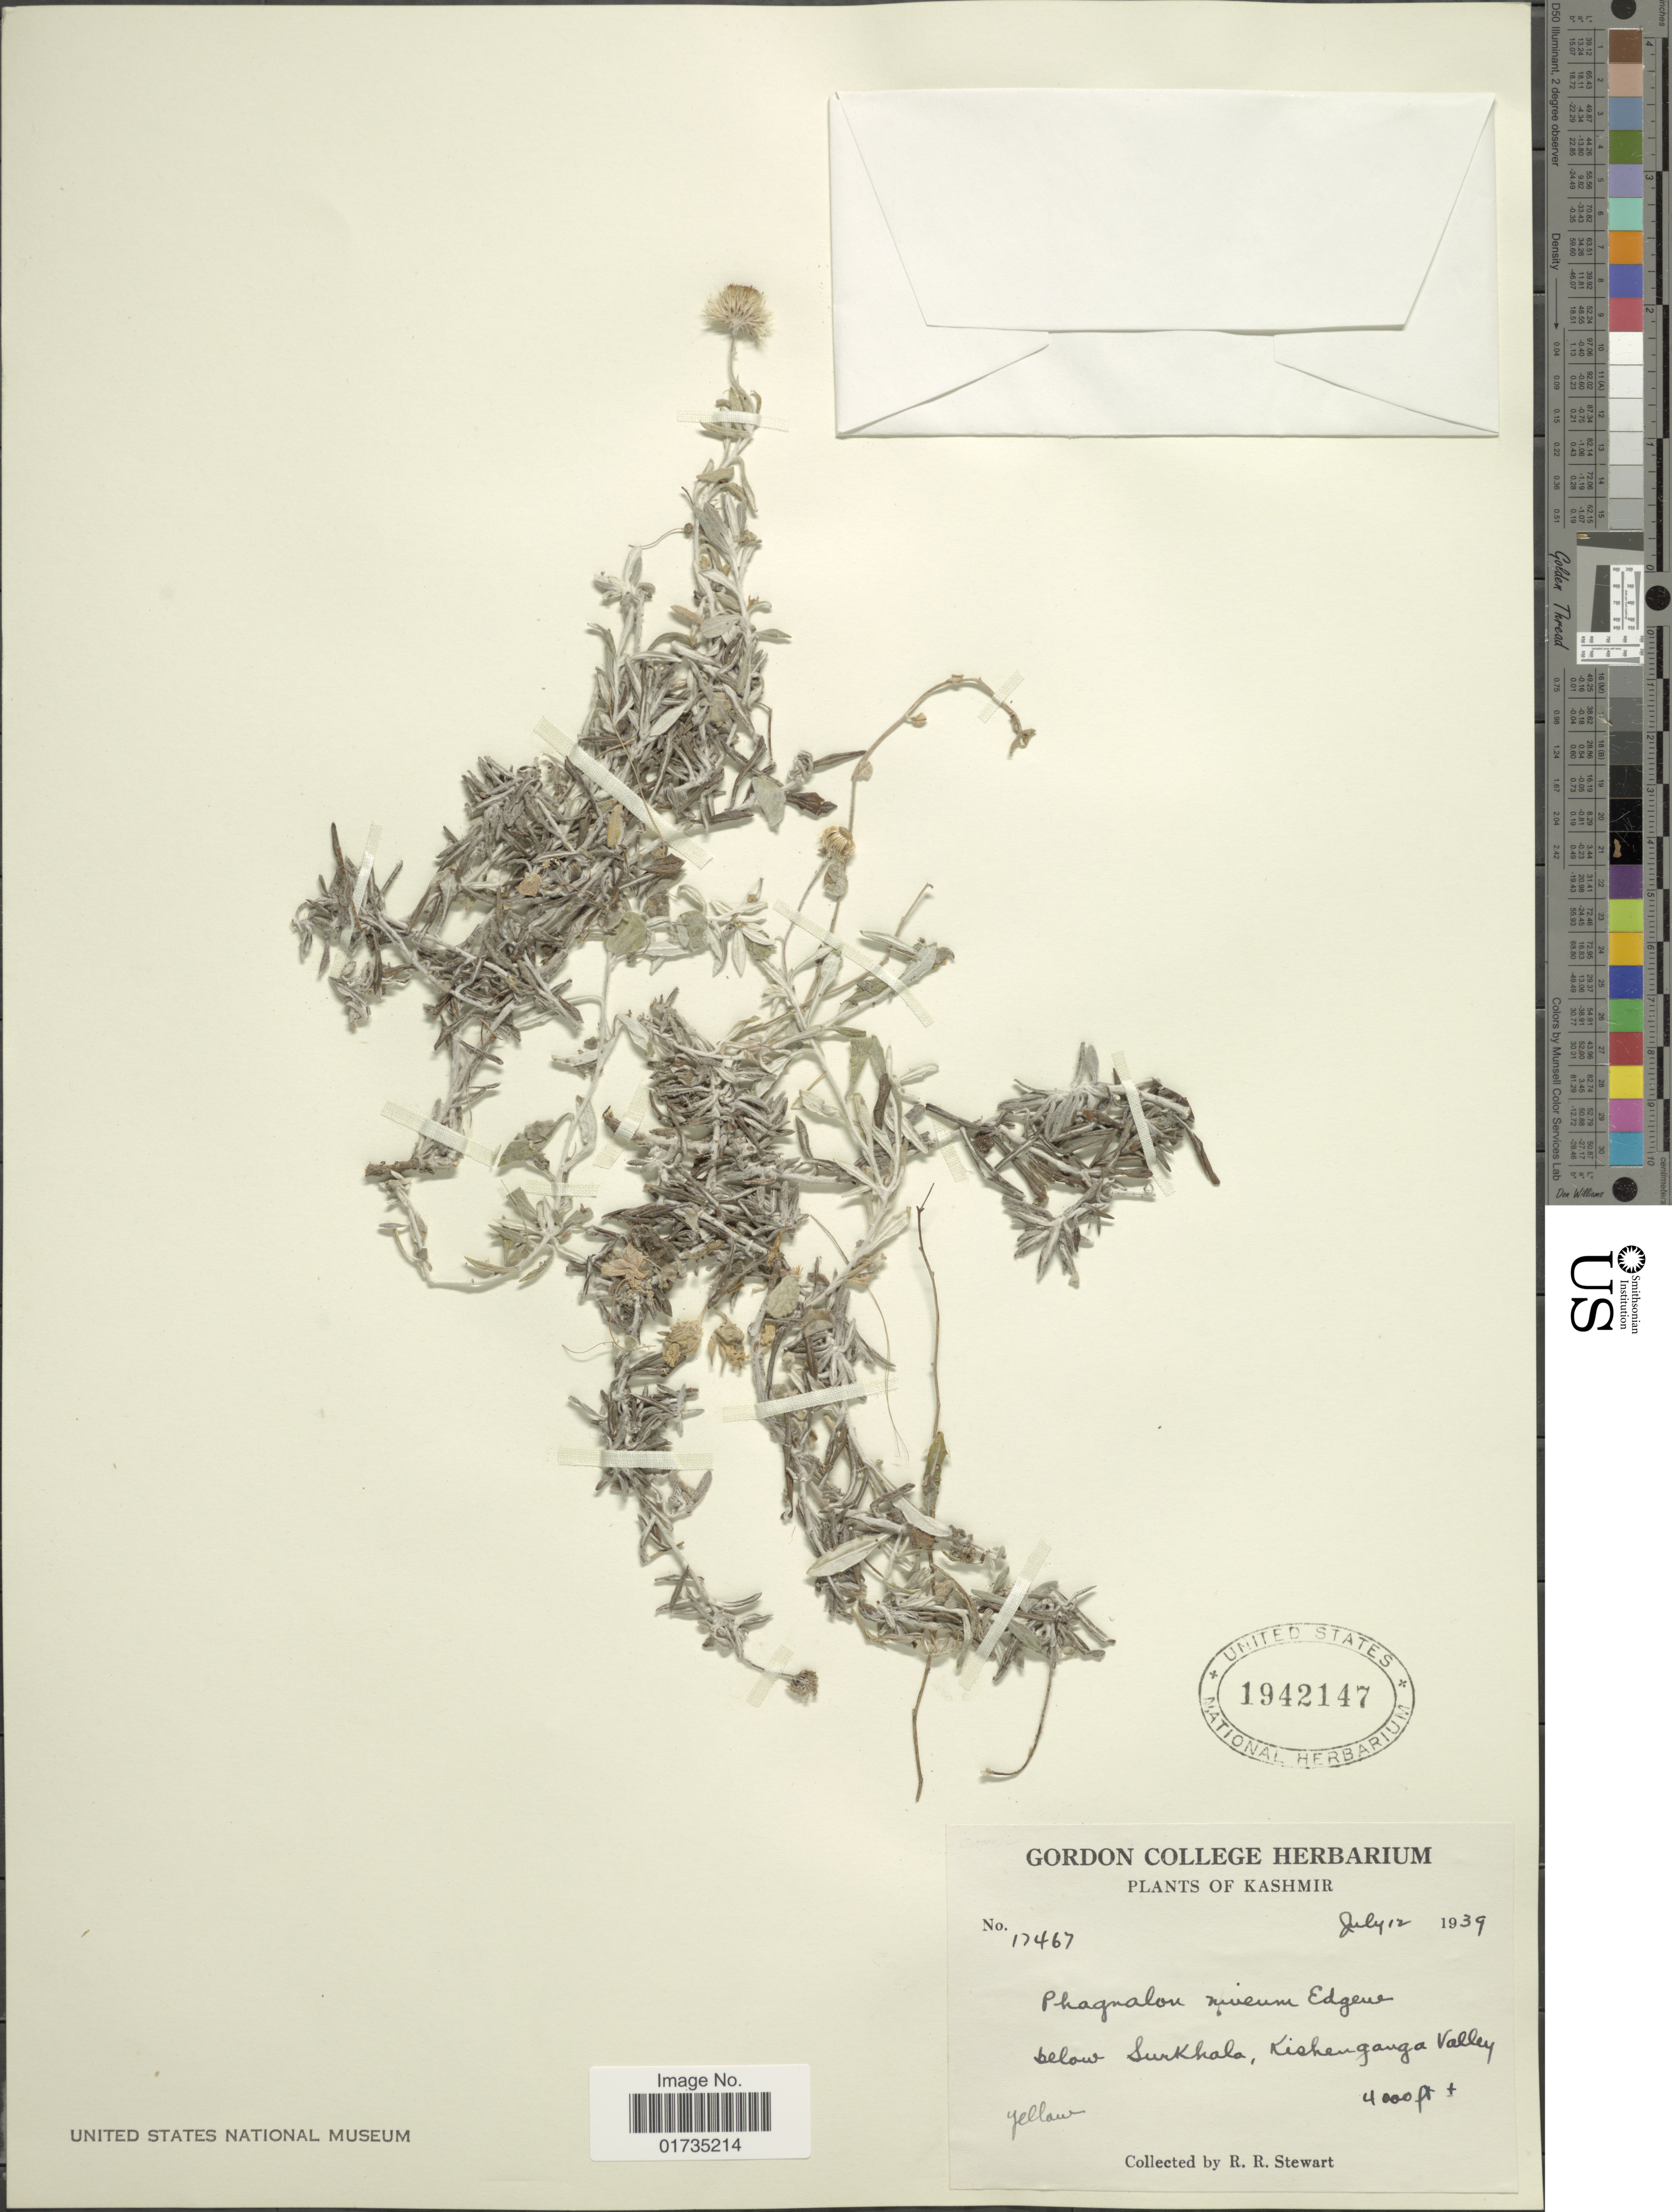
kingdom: Plantae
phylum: Tracheophyta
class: Magnoliopsida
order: Asterales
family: Asteraceae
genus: Phagnalon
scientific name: Phagnalon niveum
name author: Edgew.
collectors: R. R. Stewart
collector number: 17467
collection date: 1939-07-12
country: India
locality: Kashnir. below Surkhala, Kishenganga valley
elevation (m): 1219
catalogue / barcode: US 1942147